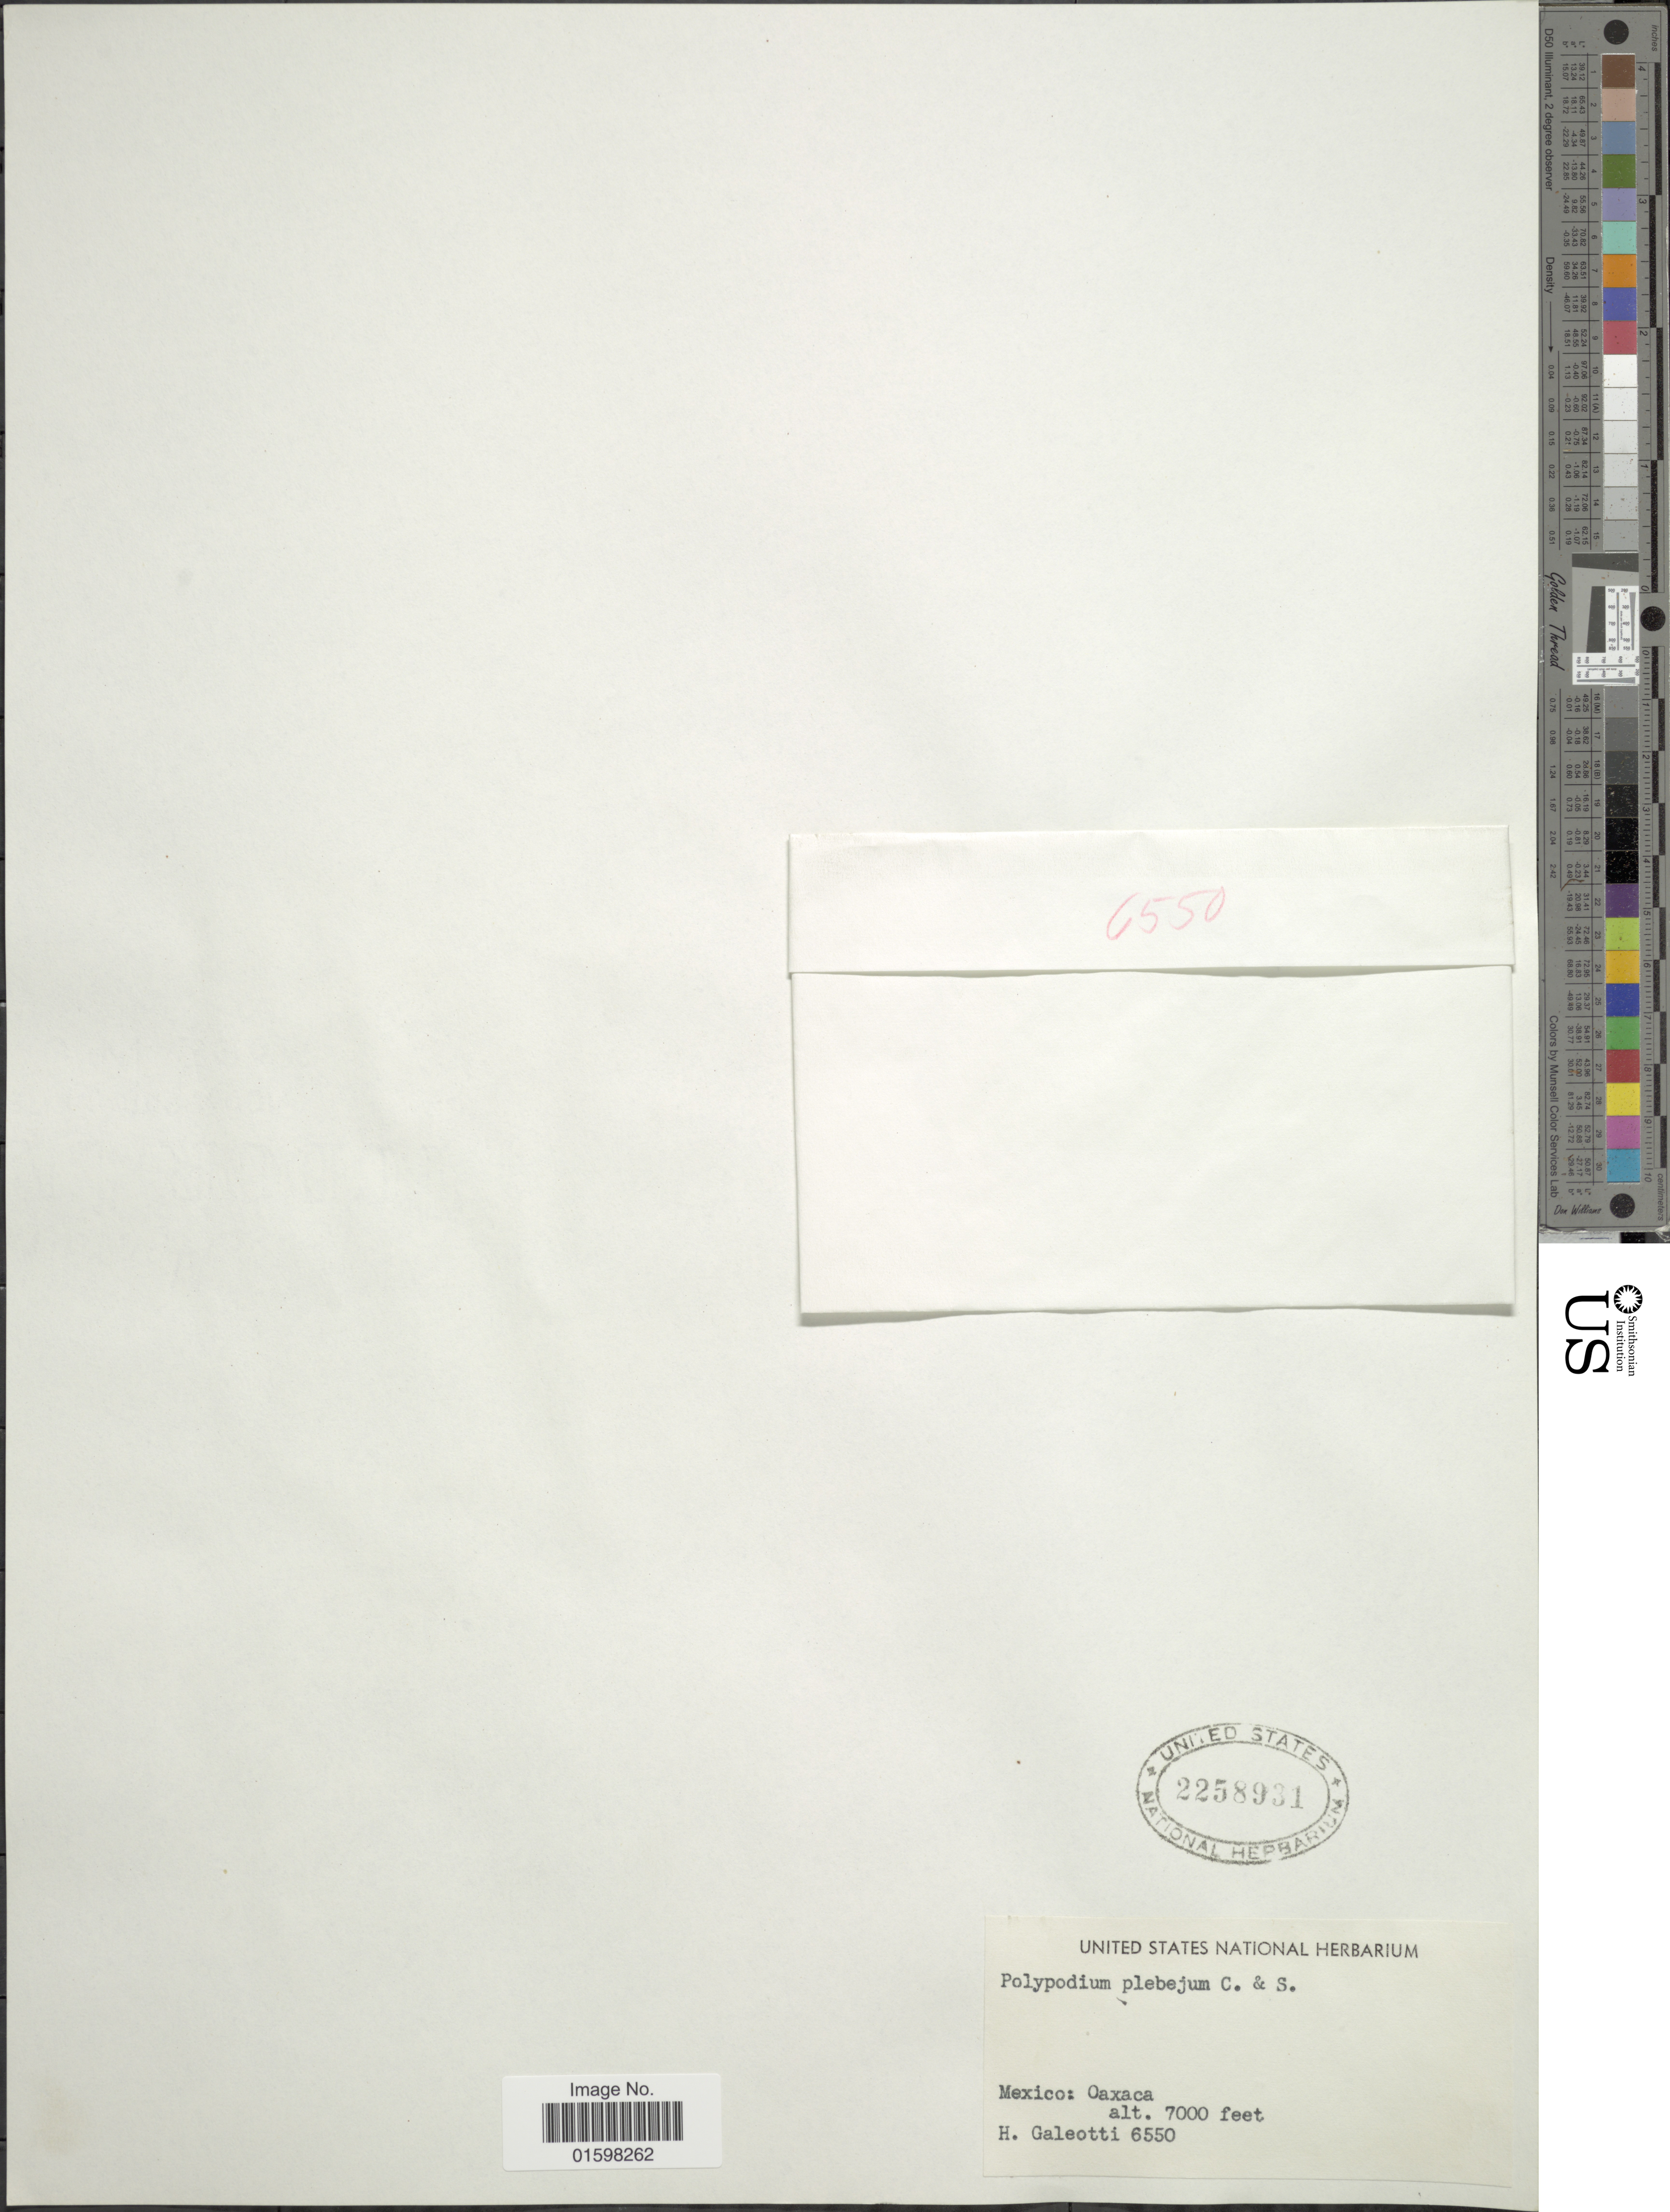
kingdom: Plantae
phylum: Tracheophyta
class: Polypodiopsida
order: Polypodiales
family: Polypodiaceae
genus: Pleopeltis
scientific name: Pleopeltis plebeia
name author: (Schltdl. ex Cham.) A.R. Sm. & Tejero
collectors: H. G. Galeotti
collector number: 6550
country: Mexico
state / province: Oaxaca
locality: Mexico: Oaxaca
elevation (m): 2134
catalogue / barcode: US 2258931